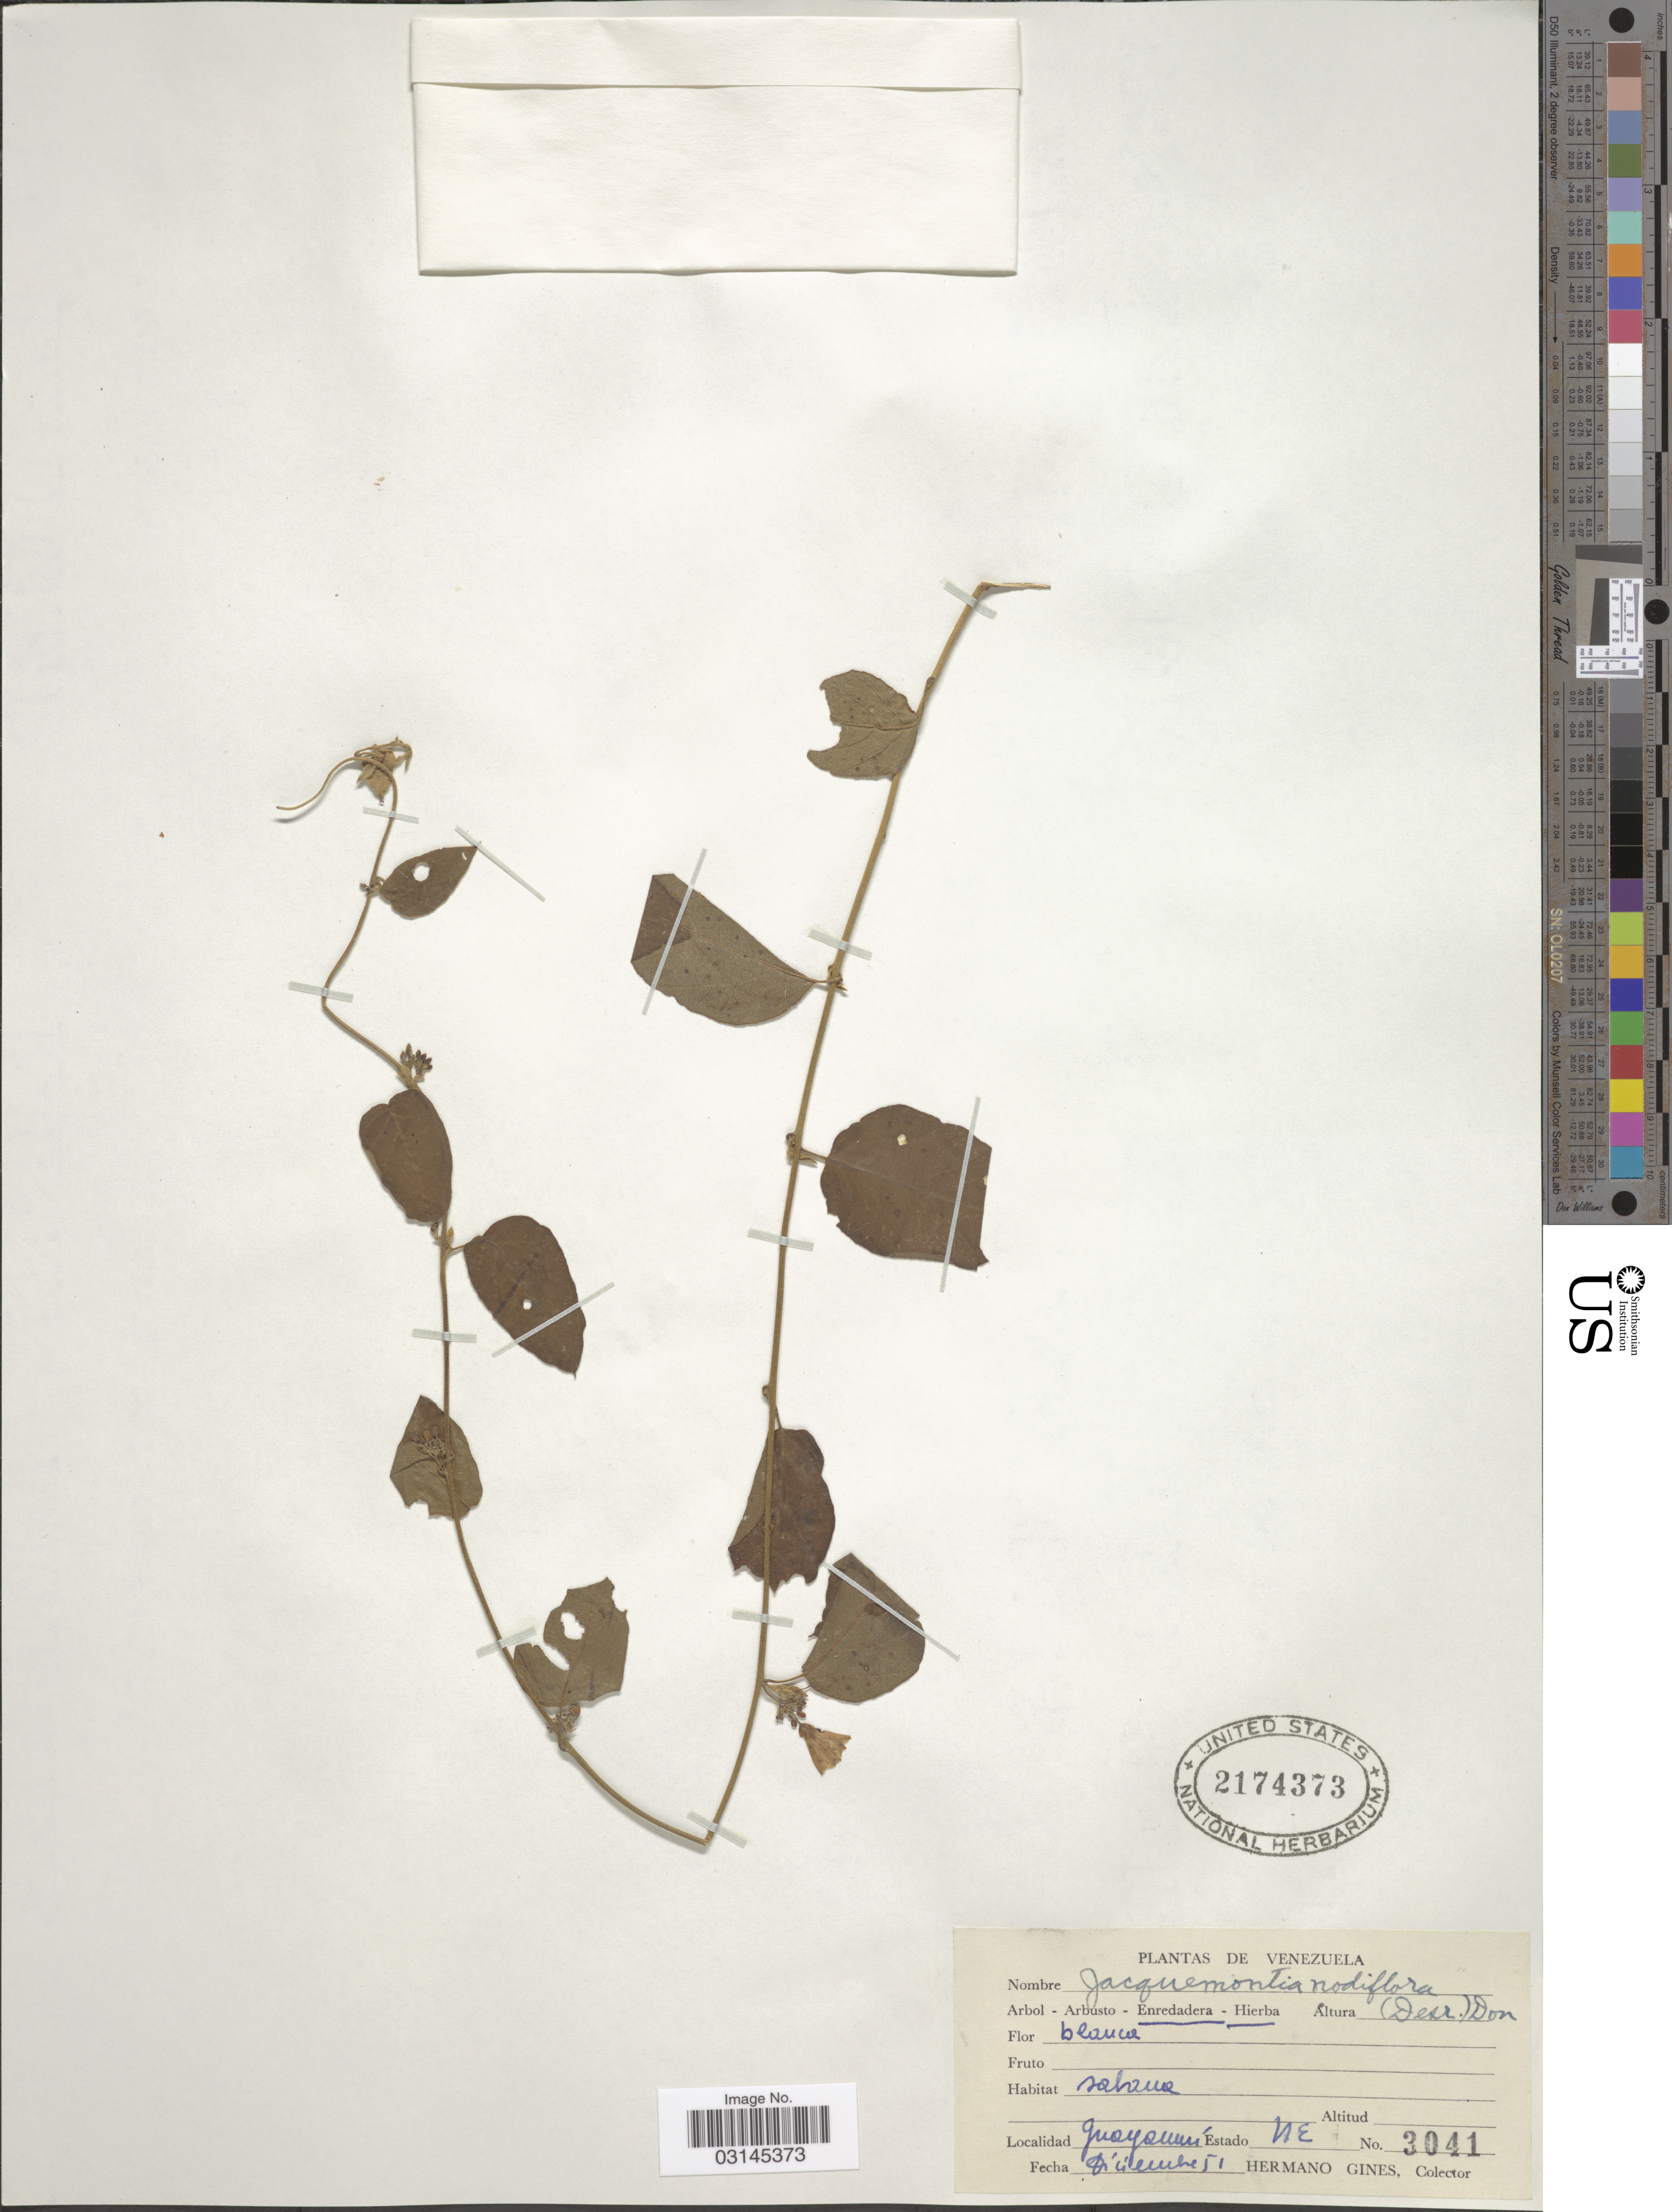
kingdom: Plantae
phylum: Tracheophyta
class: Magnoliopsida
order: Solanales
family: Convolvulaceae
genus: Convolvulus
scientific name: Convolvulus nodiflorus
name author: Desr.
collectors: Bro. Gines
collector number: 3041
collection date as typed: Transcribed d/m/y: /12/51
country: Venezuela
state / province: Nueva Esparta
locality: Guayamuri, Estado N.E. [State of Nueva Esparta]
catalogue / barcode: US 2174373